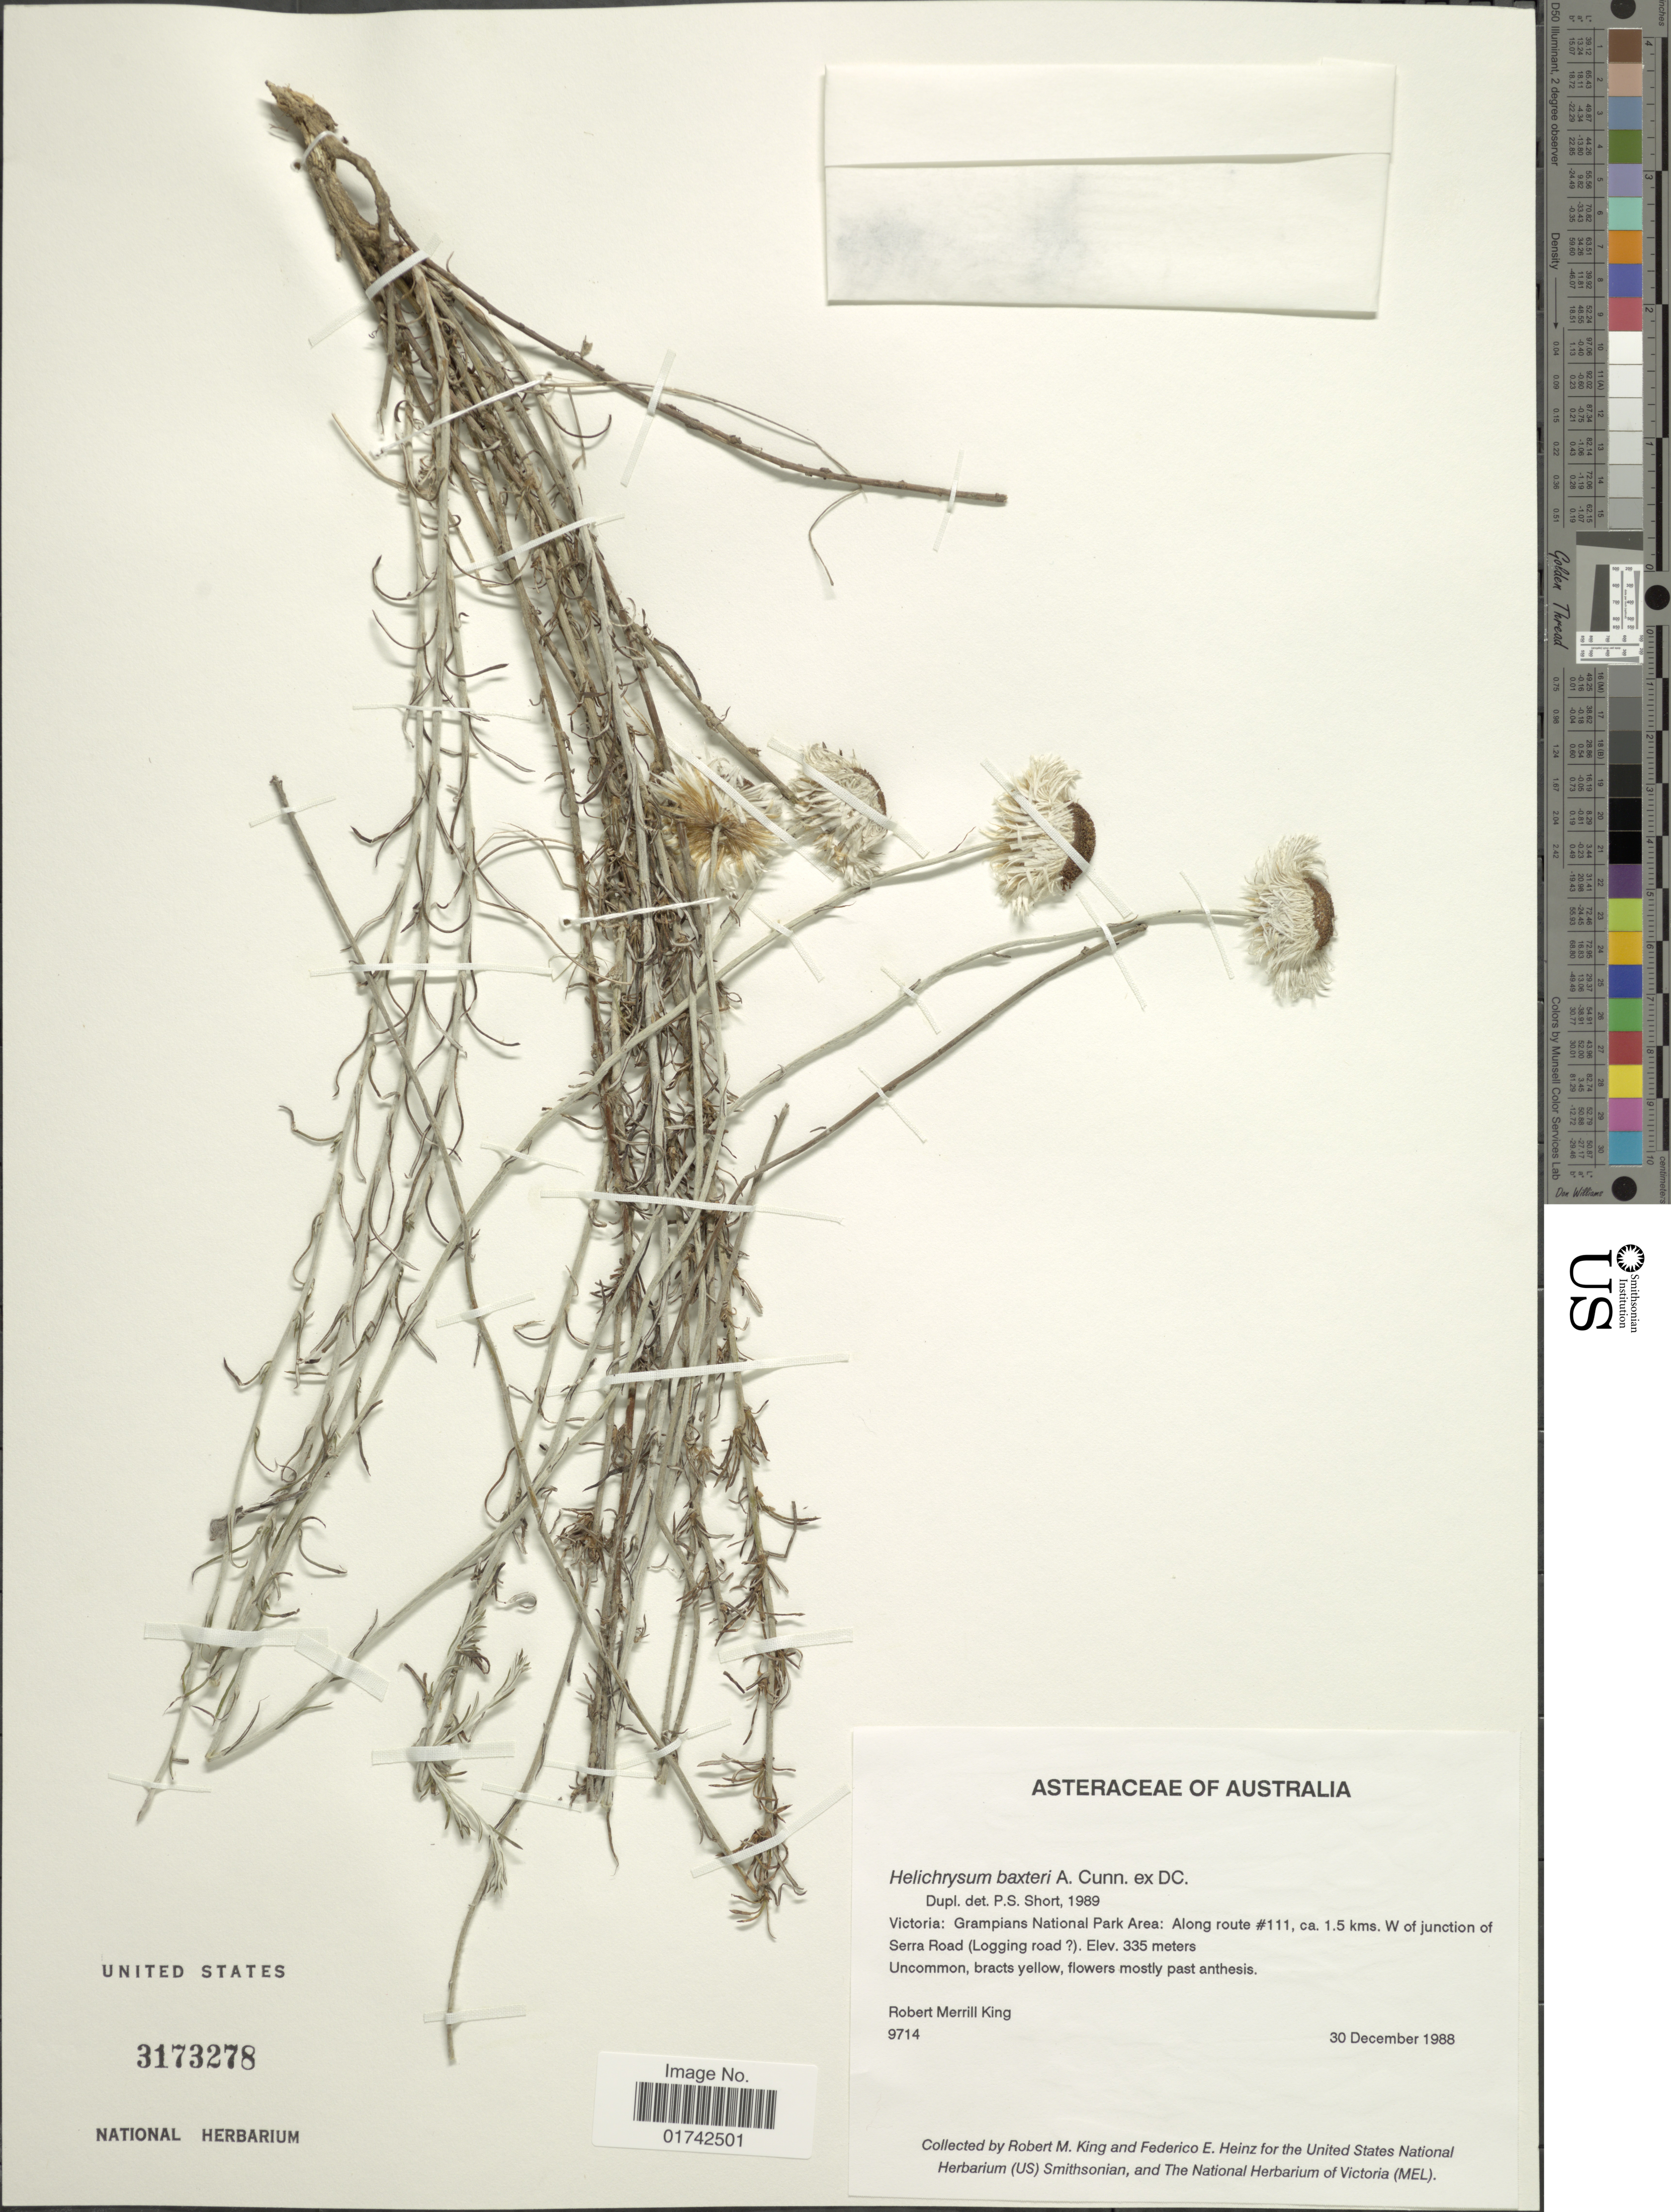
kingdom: Plantae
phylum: Tracheophyta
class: Magnoliopsida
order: Asterales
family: Asteraceae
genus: Helichrysum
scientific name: Helichrysum baxteri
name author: A. Cunn. ex DC.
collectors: R. M. King & F. Heinz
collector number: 9714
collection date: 1988-12-30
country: Australia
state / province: Victoria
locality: Grampians National Park Area: Along route #111, ca. 1.5 kms. W of junction of Serra Road (Logging Road [unsure placement]). Victoria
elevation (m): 335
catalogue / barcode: US 3173278